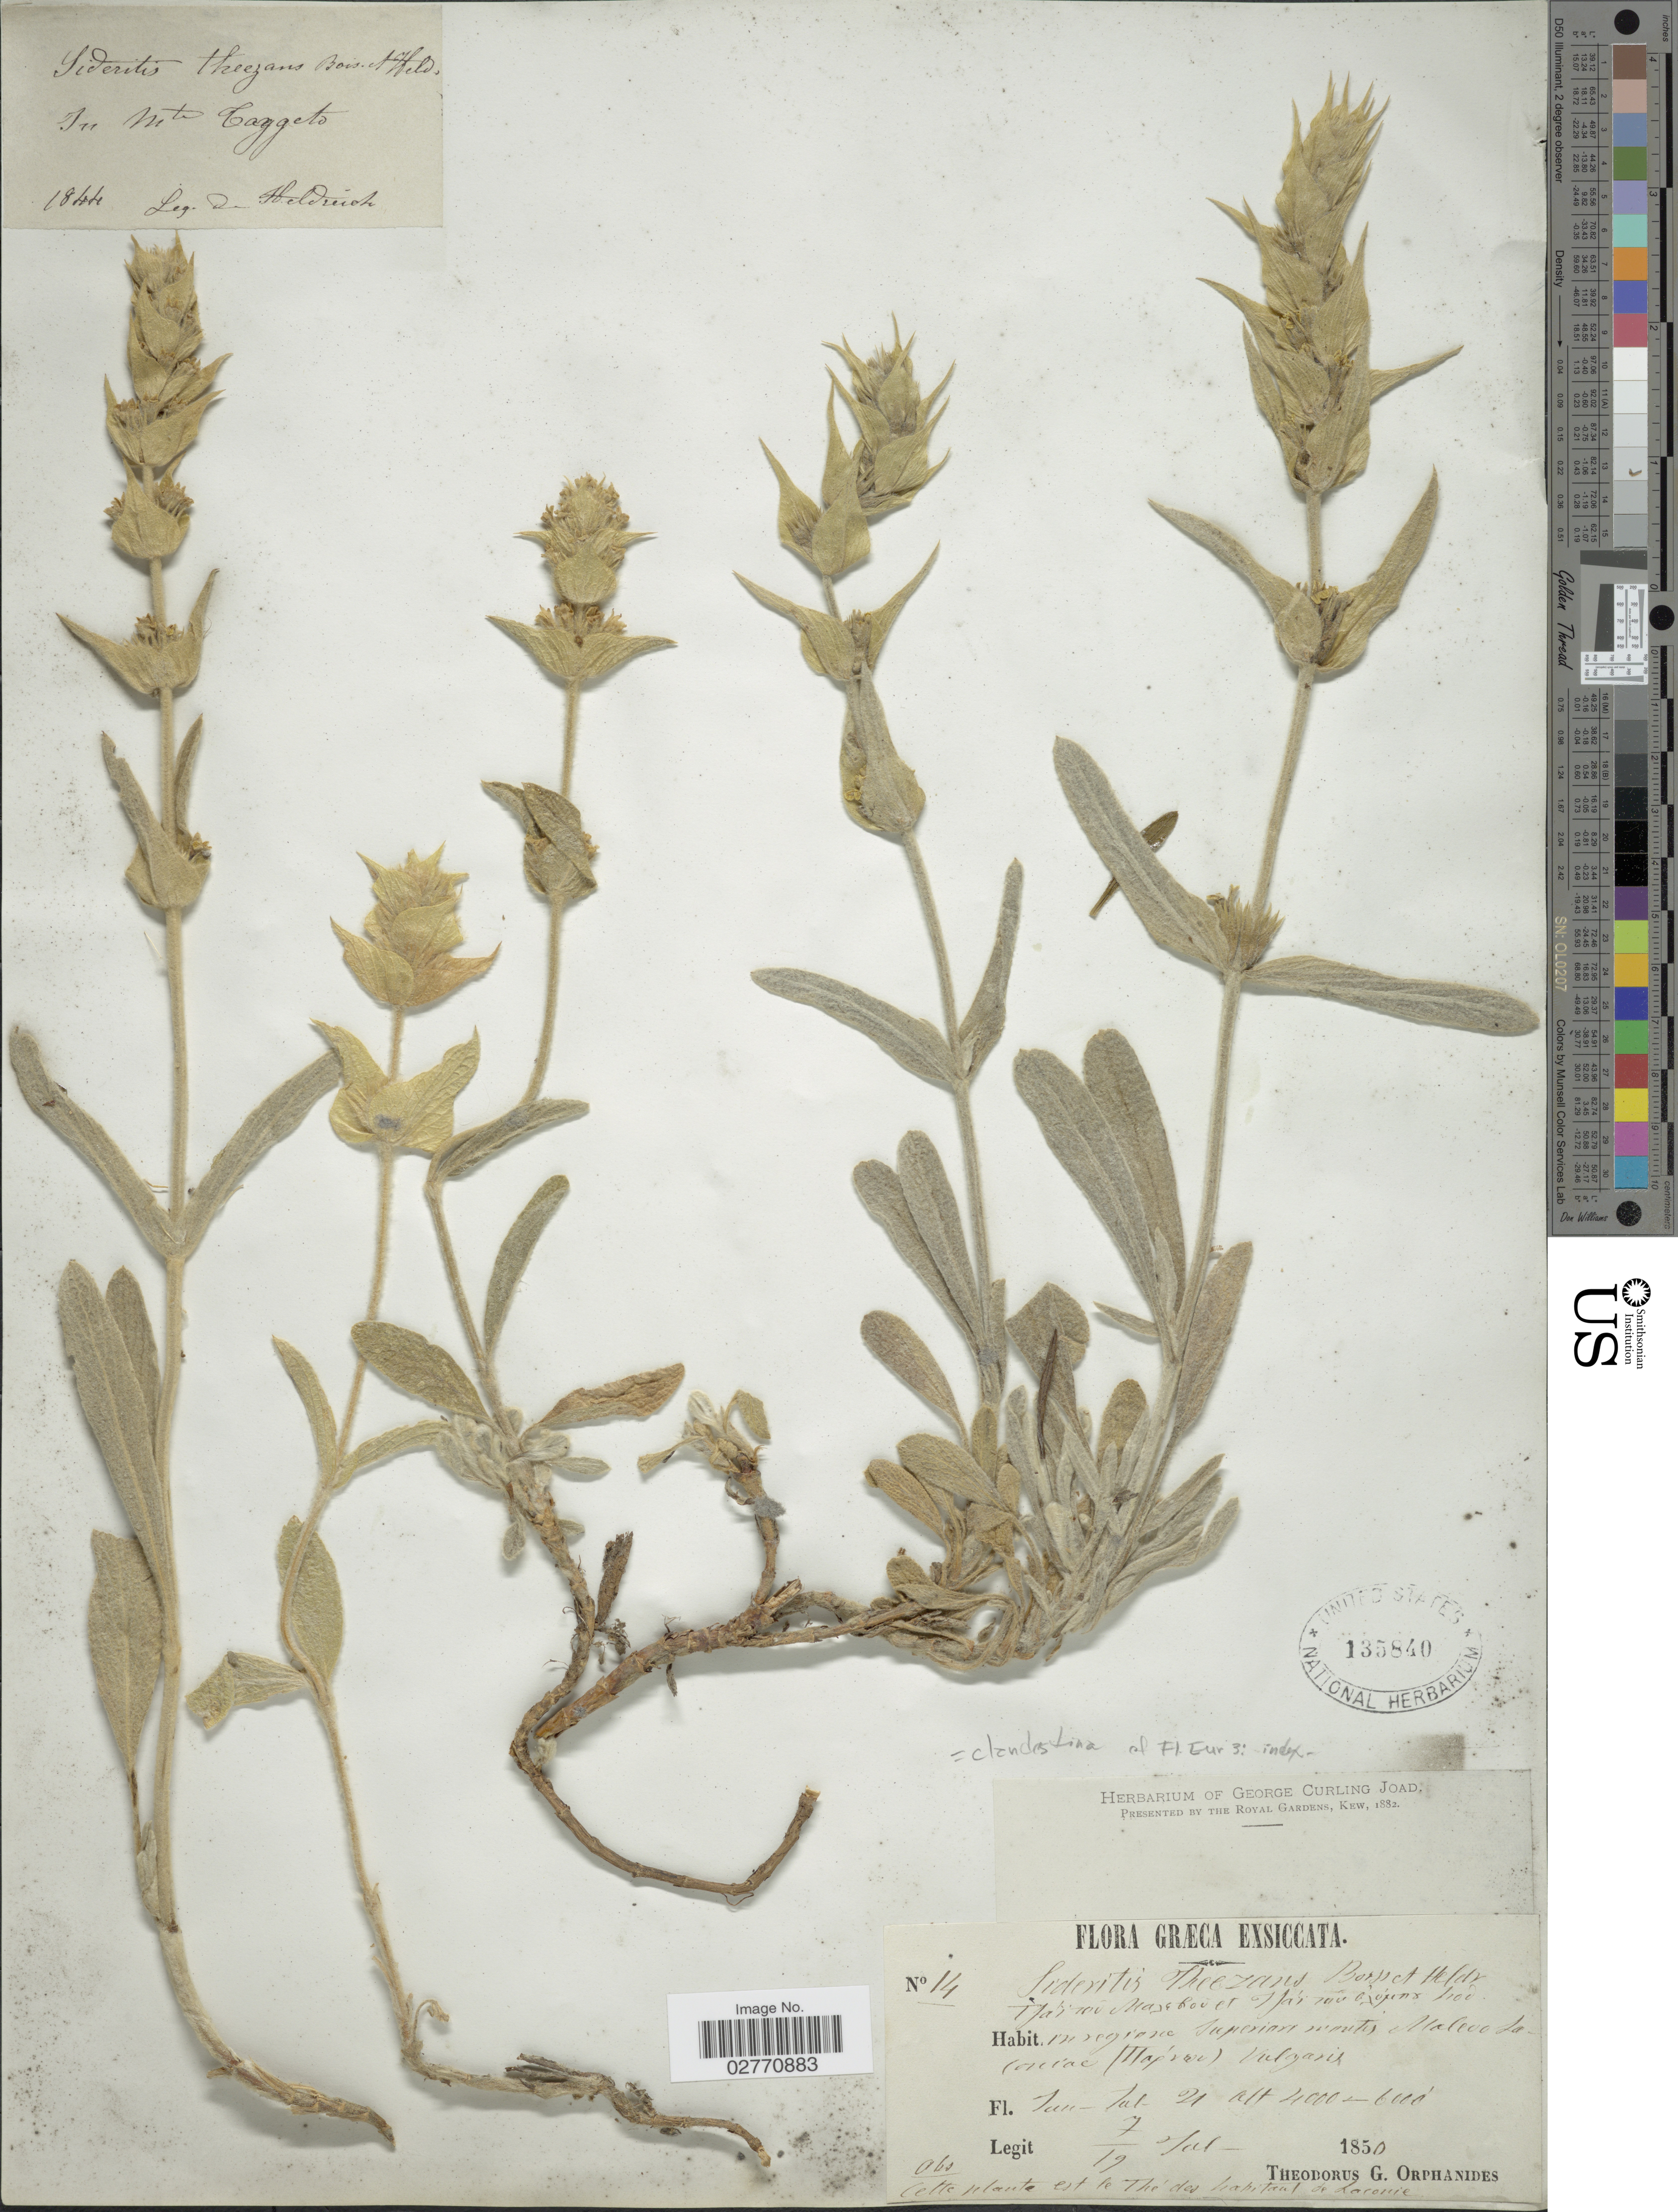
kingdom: Plantae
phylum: Tracheophyta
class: Magnoliopsida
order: Lamiales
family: Lamiaceae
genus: Sideritis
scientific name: Sideritis clandestina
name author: (Bory & Chaub.) Hayek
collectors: T. G. Orphanides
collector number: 14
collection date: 1850-07-07/1950-07-19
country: Greece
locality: In regione superiori montis Malevo Laconiae (Πάρνων)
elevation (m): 1219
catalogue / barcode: US 135840